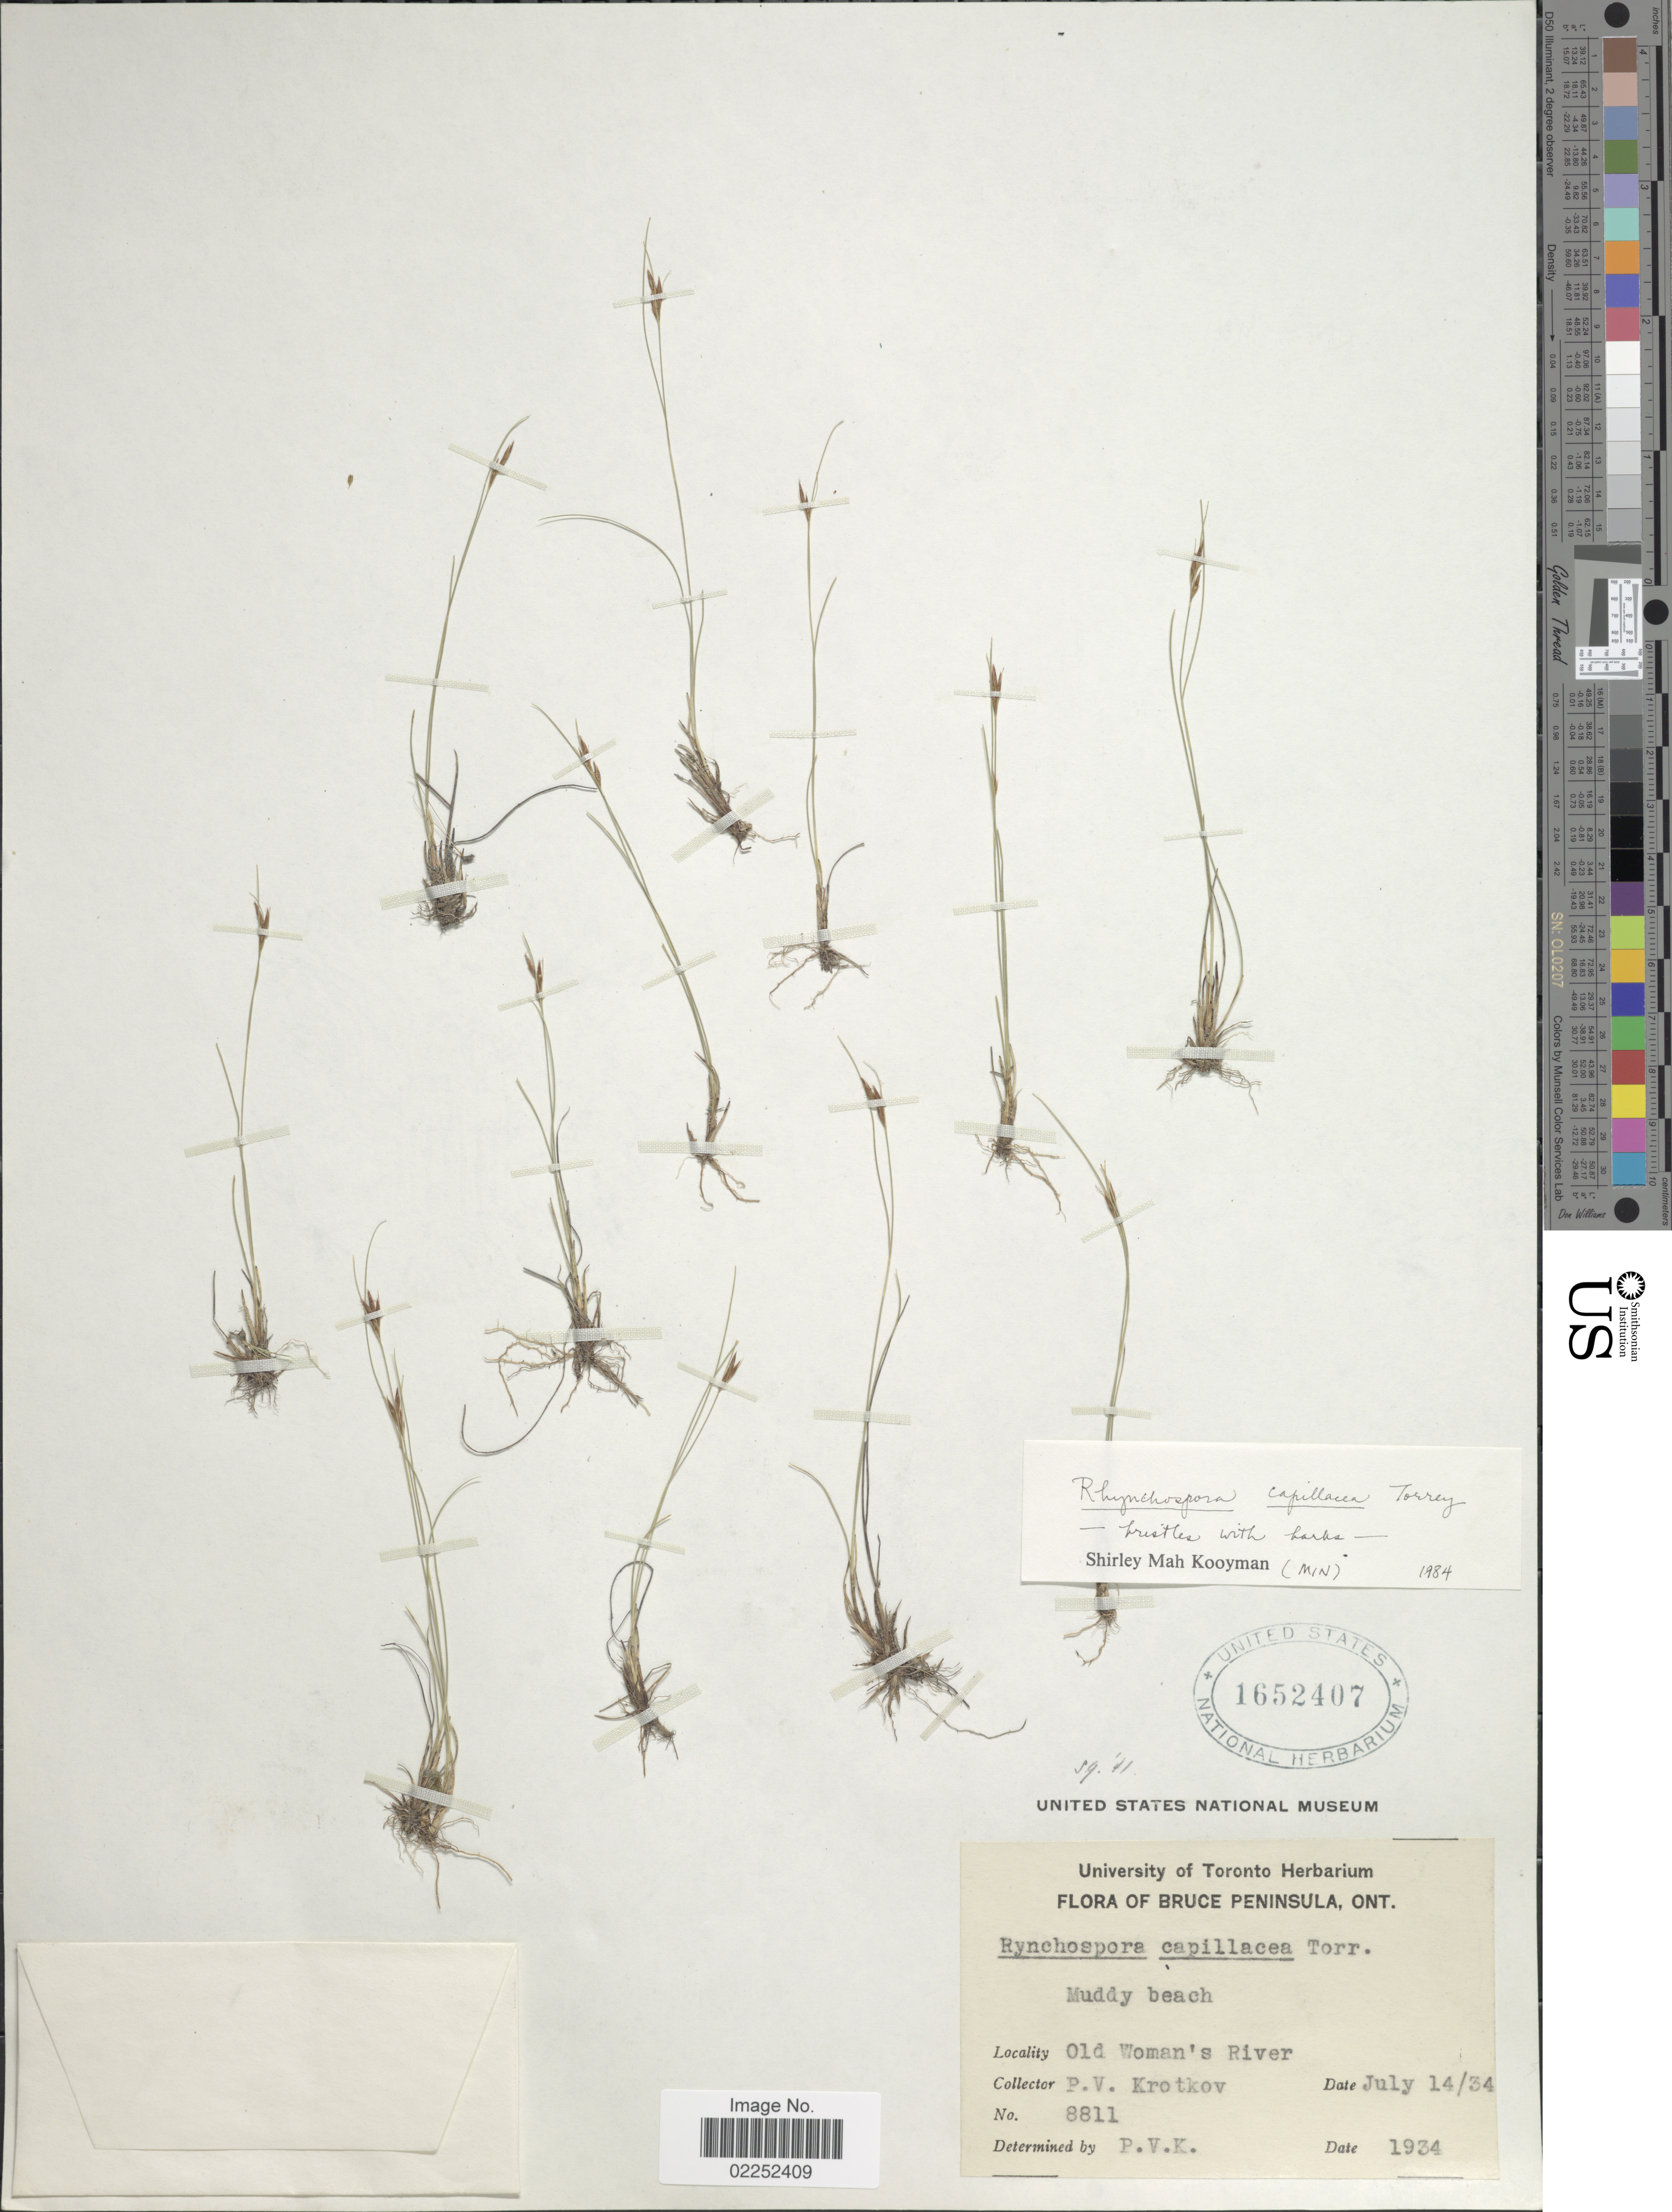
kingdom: Plantae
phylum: Tracheophyta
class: Liliopsida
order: Poales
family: Cyperaceae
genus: Rhynchospora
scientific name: Rhynchospora capillacea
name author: Torr.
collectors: P. V. Krotkov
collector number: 8811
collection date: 1934-07-14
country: Canada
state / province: Ontario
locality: Bruce Peninsula, Muddy beach, Old Woman's River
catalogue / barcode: US 1652407